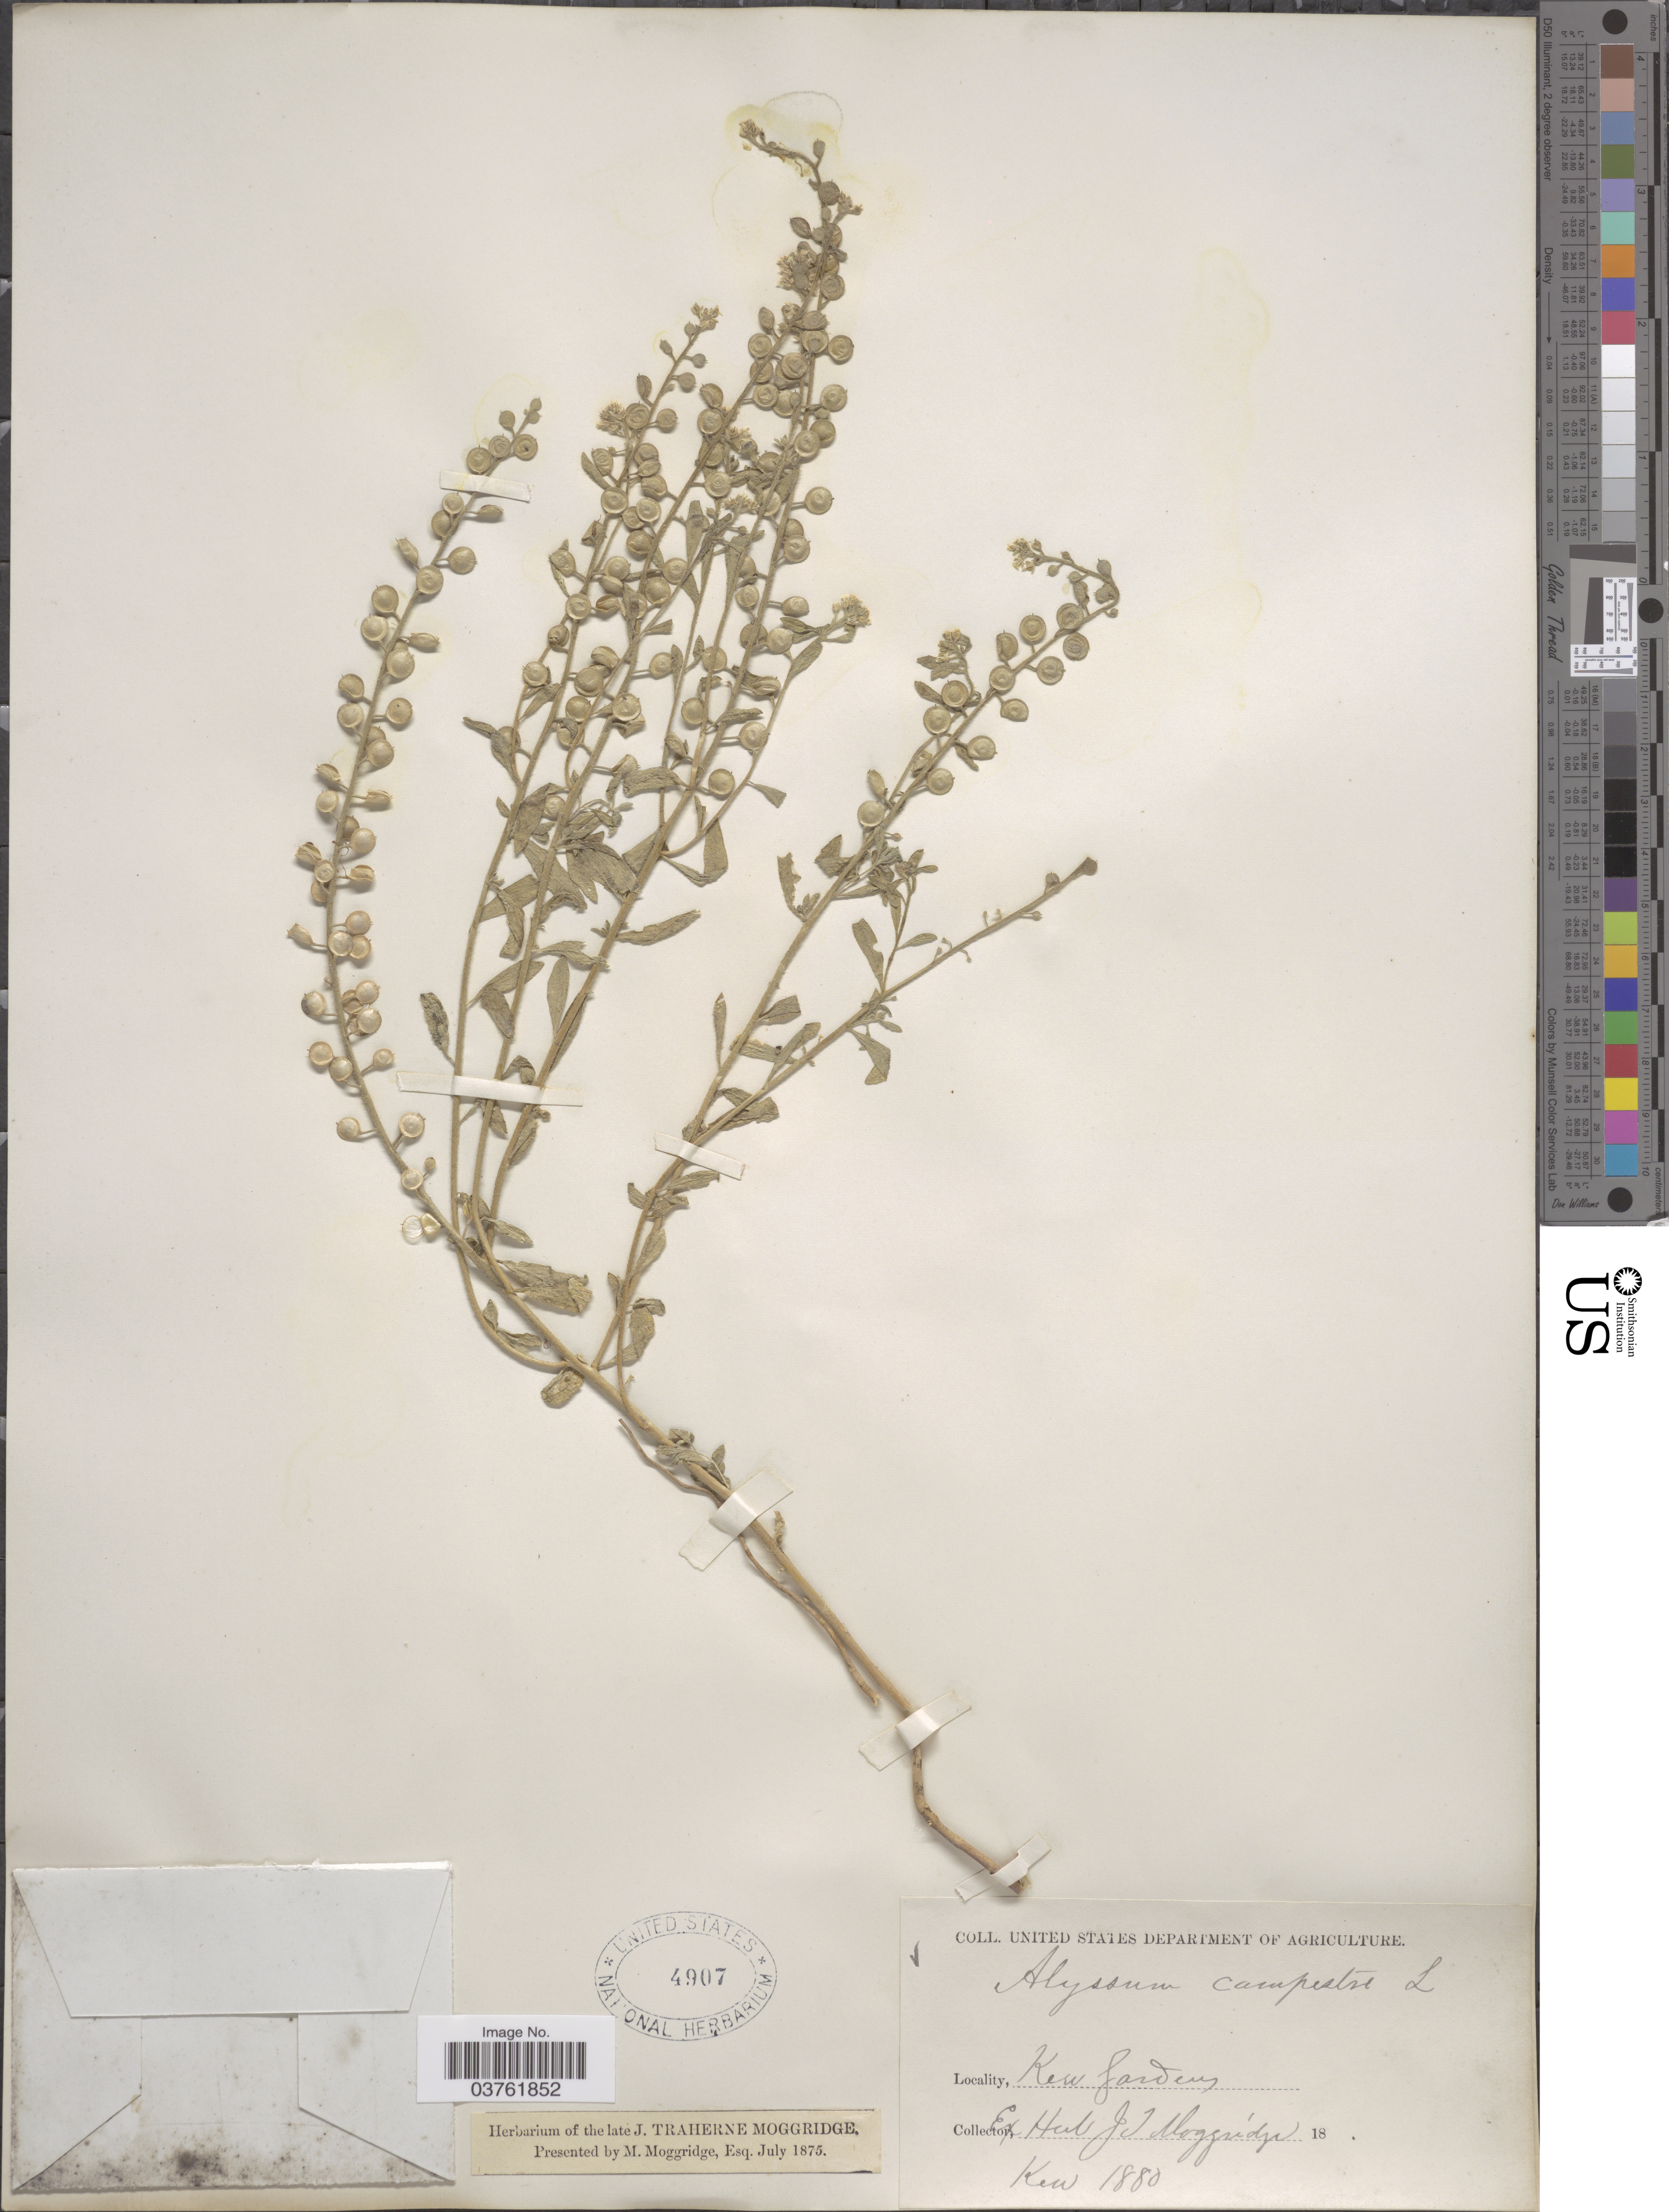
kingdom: Plantae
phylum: Tracheophyta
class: Magnoliopsida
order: Brassicales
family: Brassicaceae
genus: Alyssum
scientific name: Alyssum campestre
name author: (L.) L.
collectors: ex herb. J.T. Moggridge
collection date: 1880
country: United Kingdom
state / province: England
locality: Kew Gardens.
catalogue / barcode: US 4907